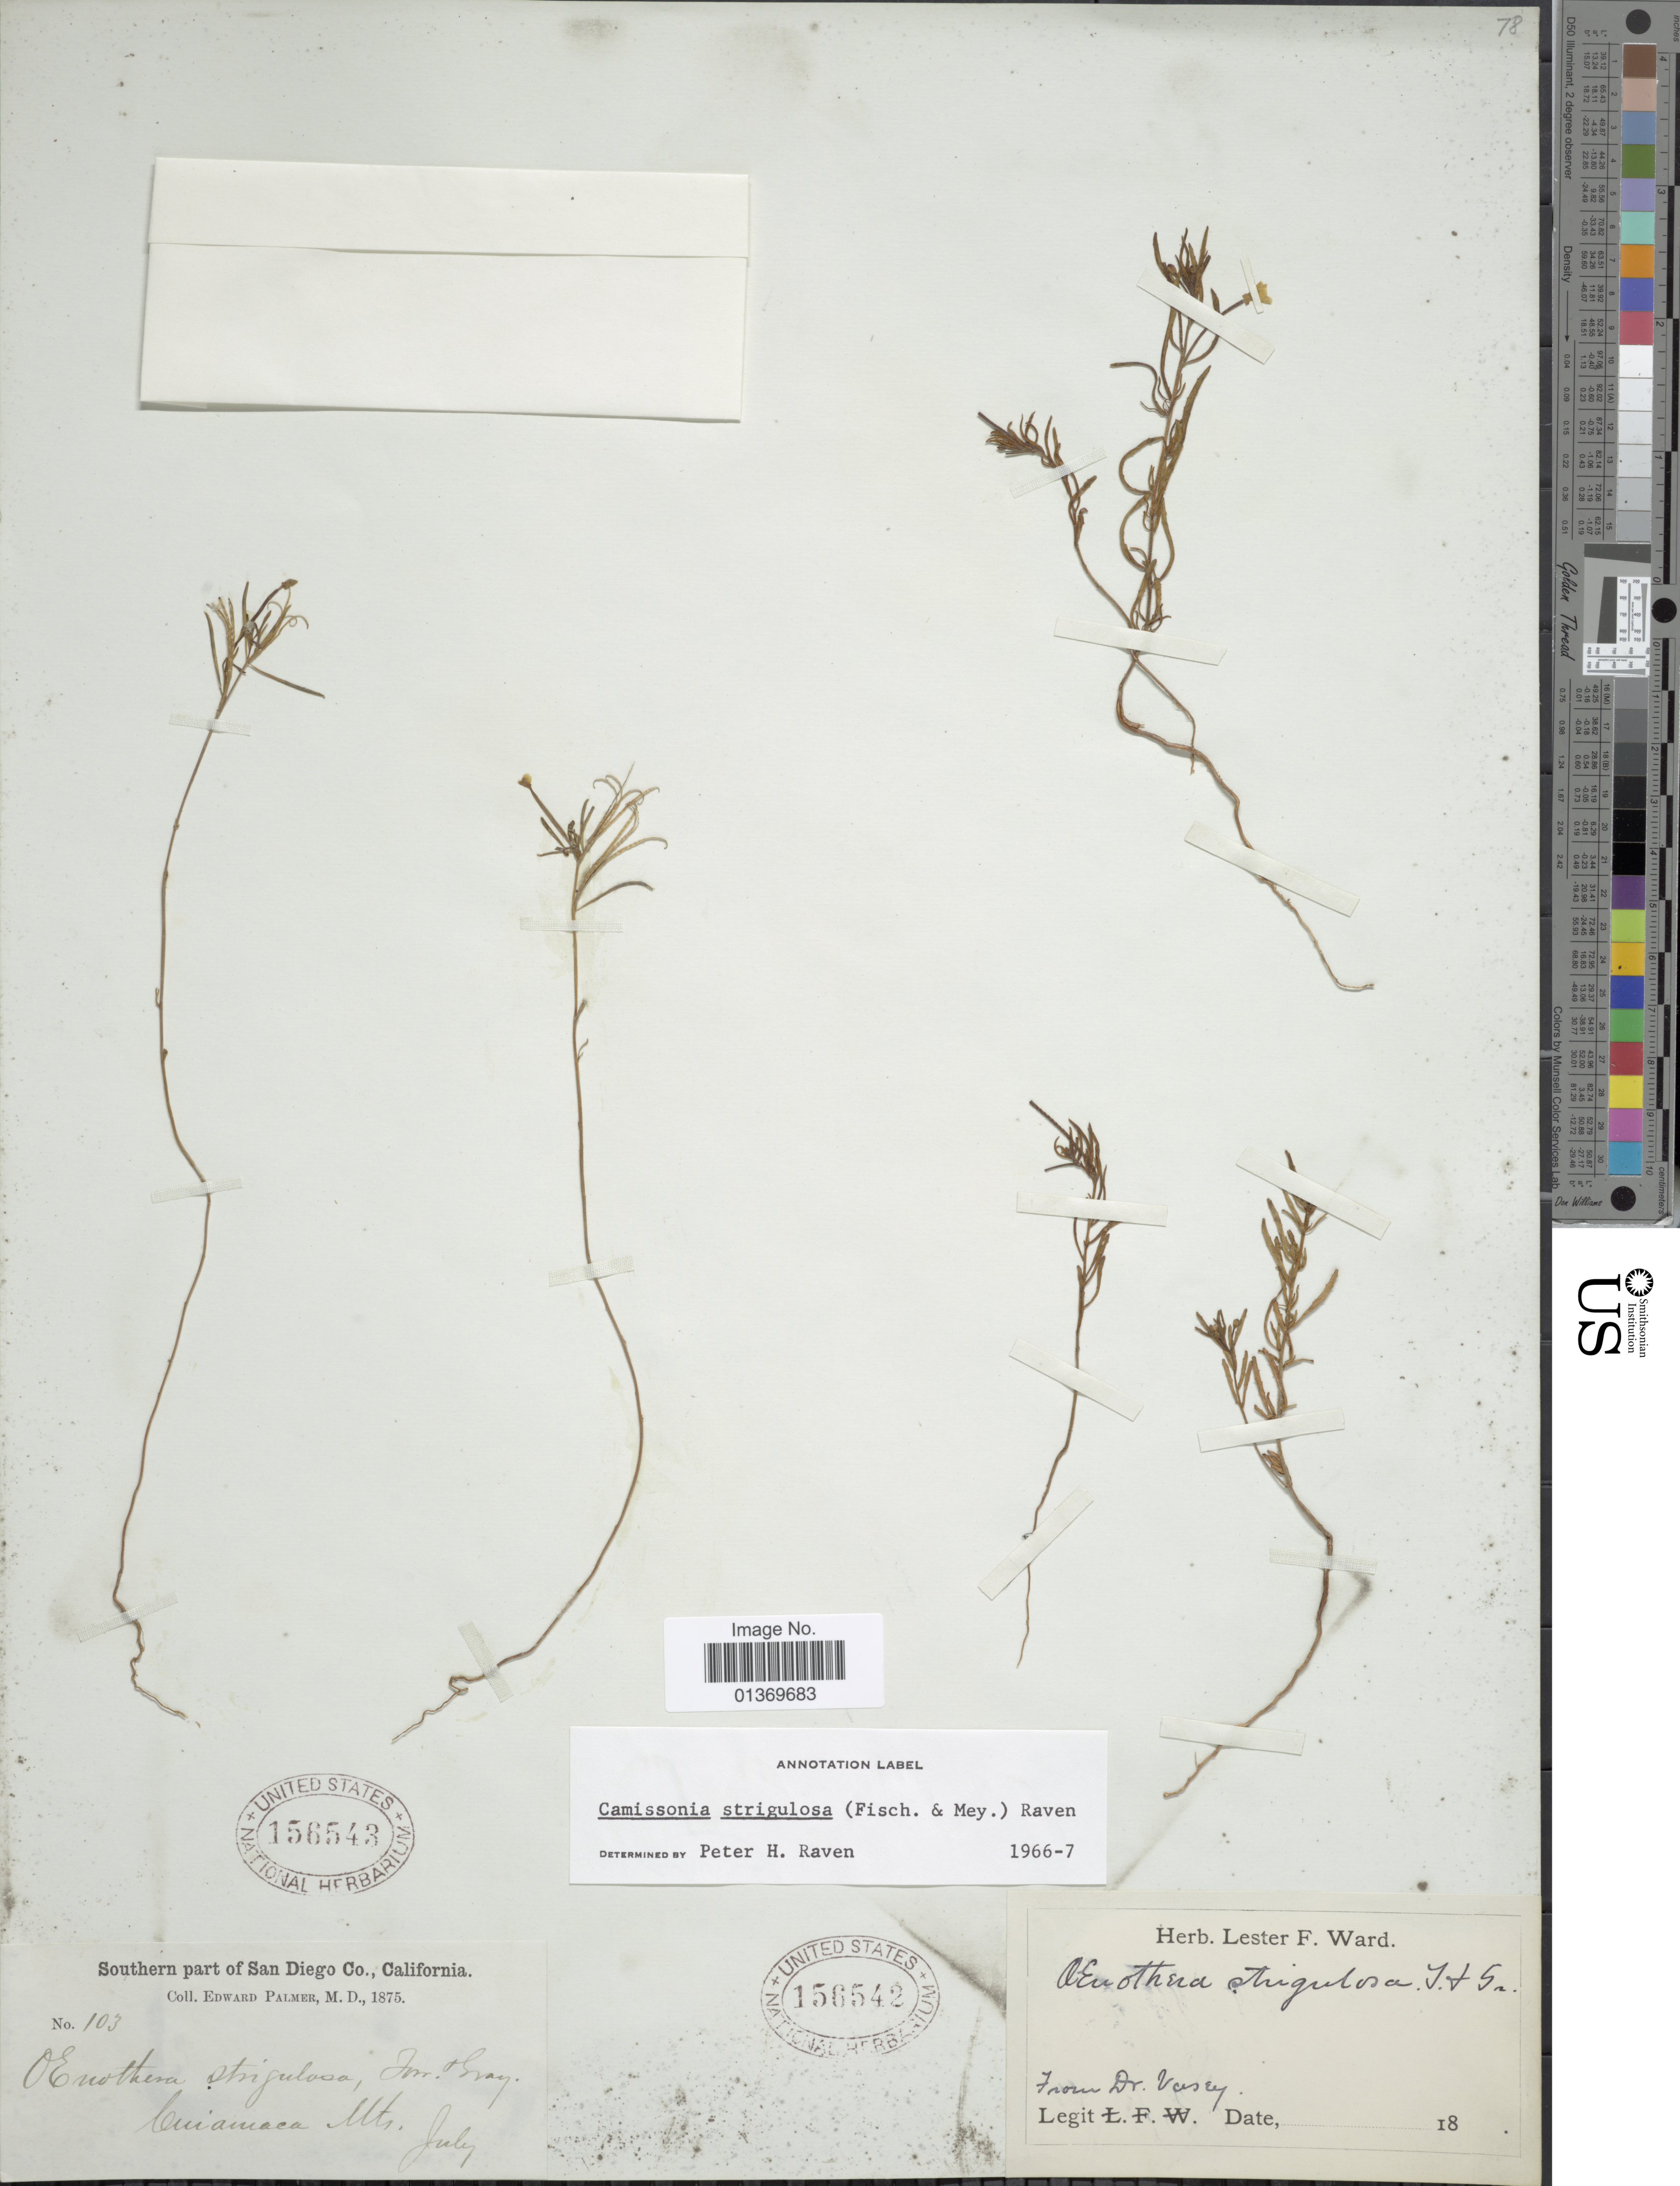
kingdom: Plantae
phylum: Tracheophyta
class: Magnoliopsida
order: Myrtales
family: Onagraceae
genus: Camissonia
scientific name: Camissonia strigulosa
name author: (Fisch. & C.A. Mey.) P.H. Raven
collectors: E. Palmer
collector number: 103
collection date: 1875-07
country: United States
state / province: California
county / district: San Diego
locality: Southern part of San Diego Co., Cuiamaca Mts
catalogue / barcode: US 156543